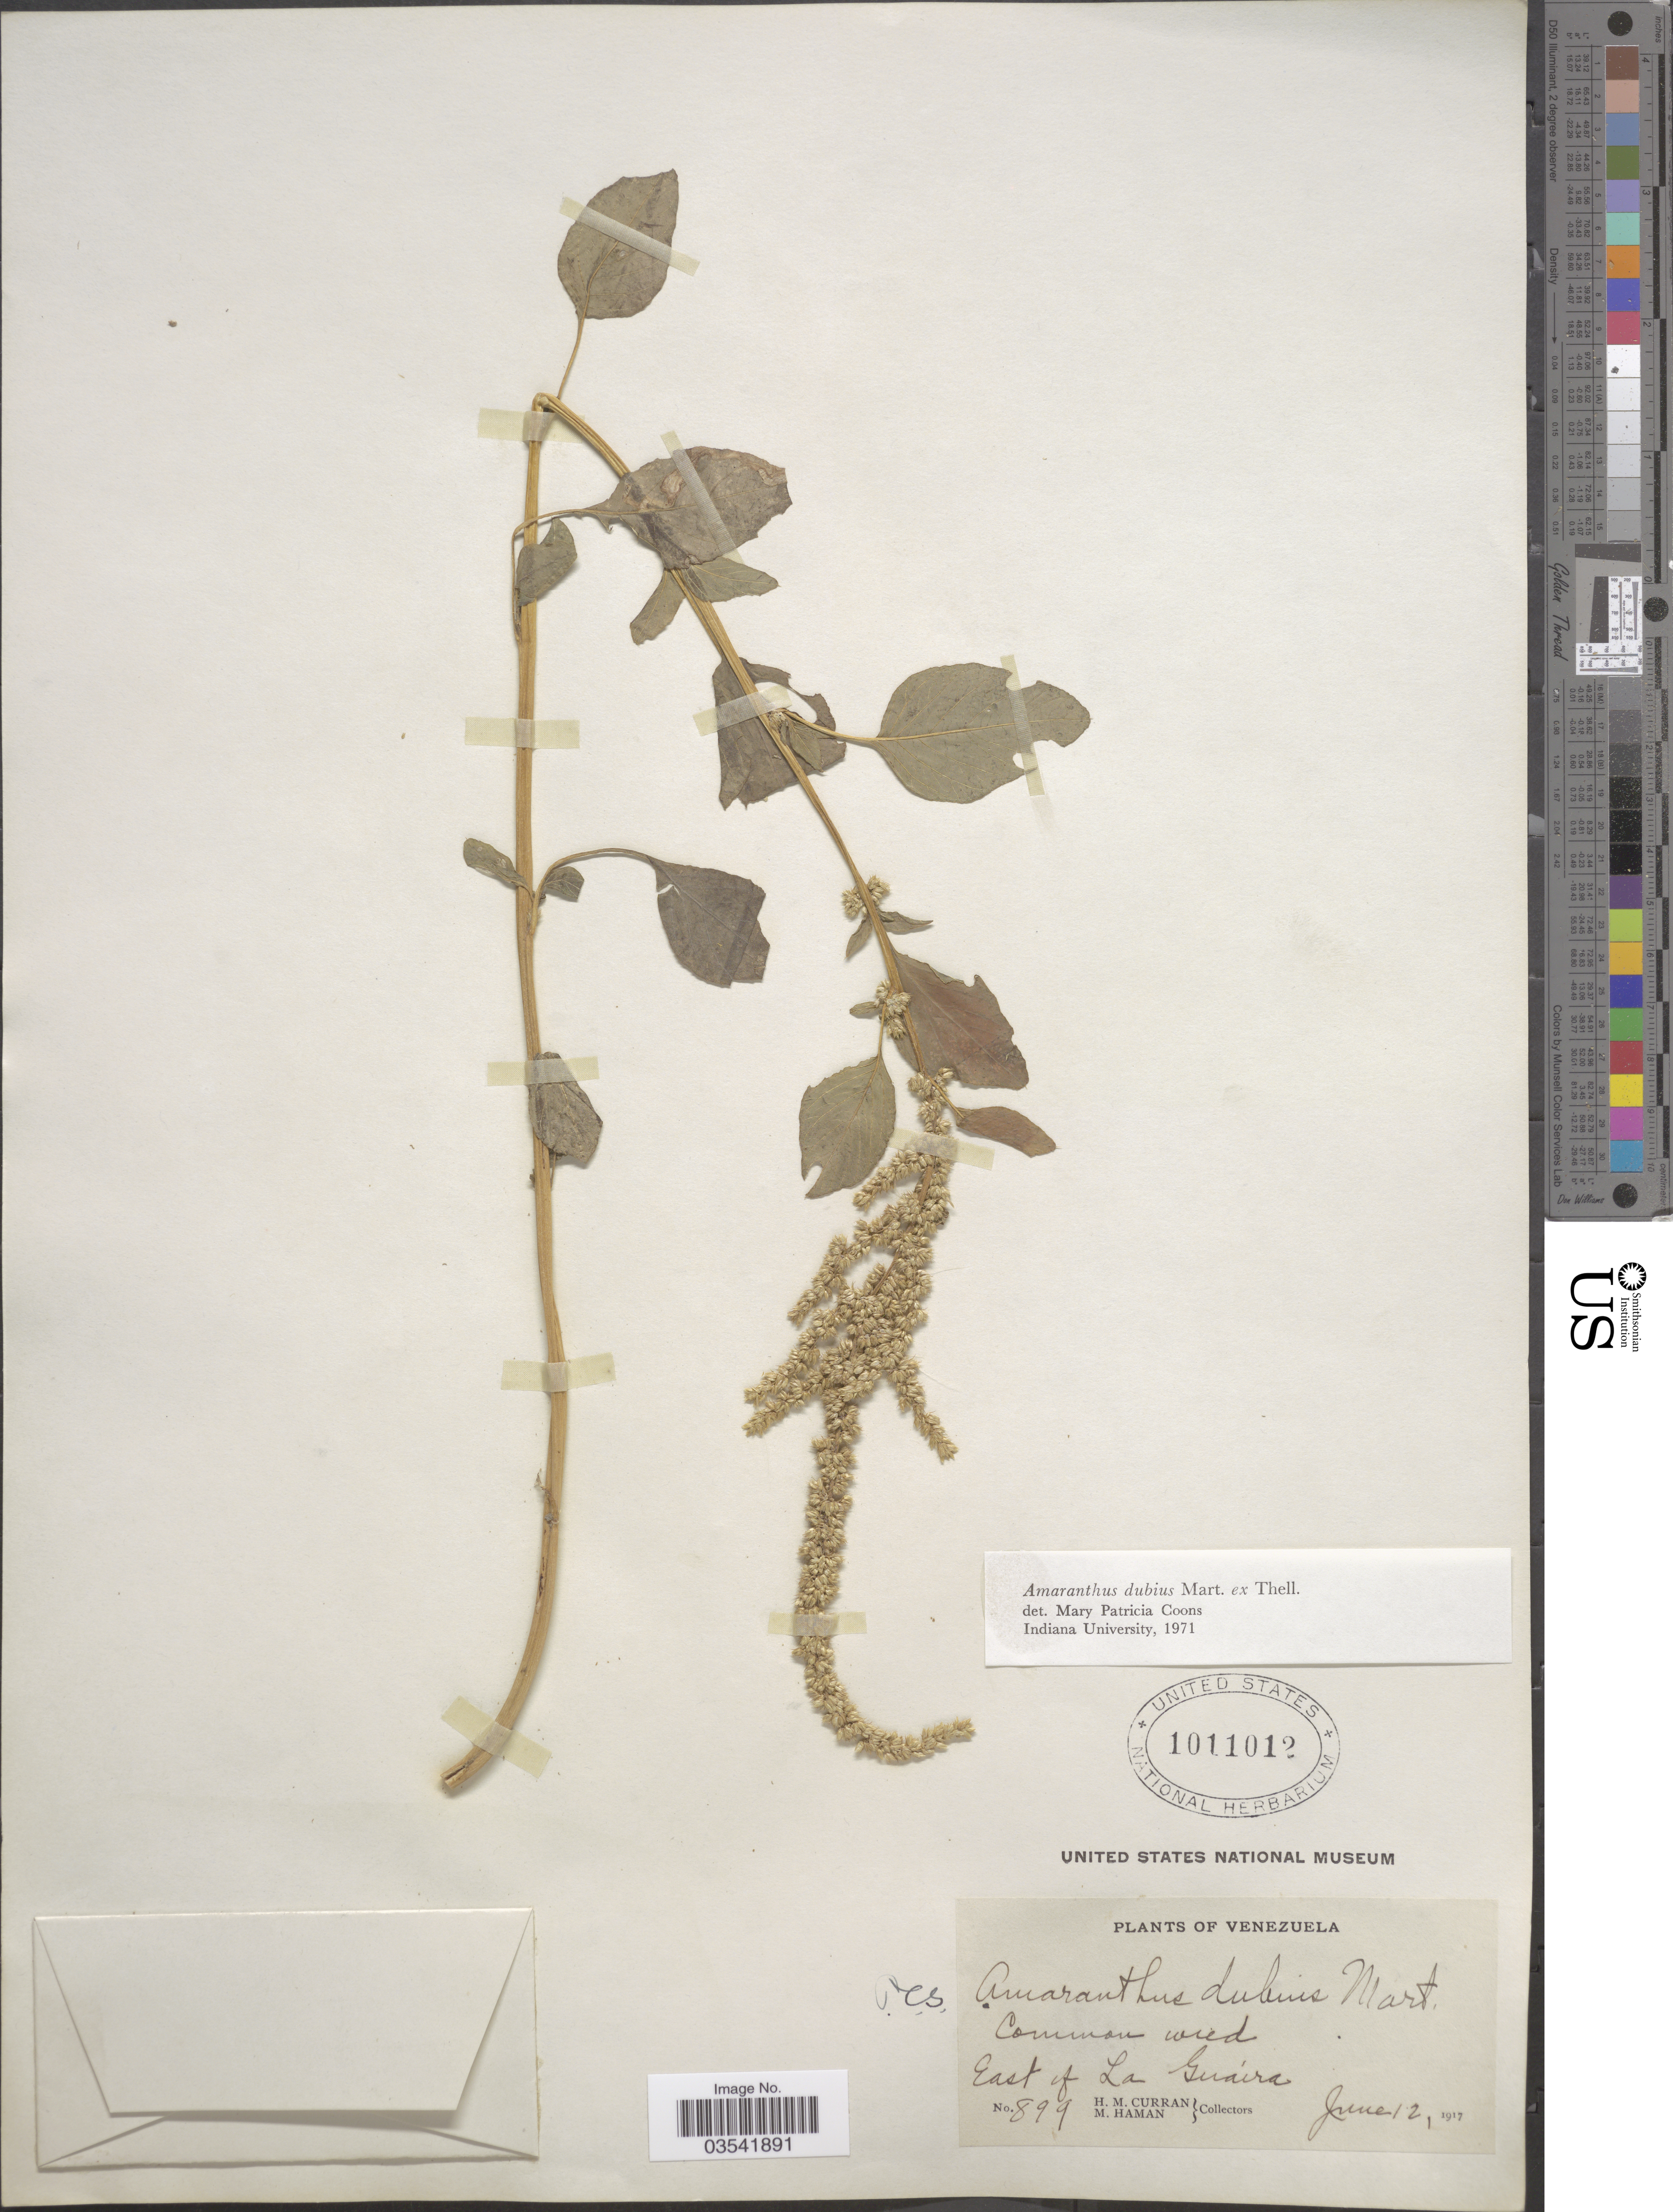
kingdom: Plantae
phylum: Tracheophyta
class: Magnoliopsida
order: Caryophyllales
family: Amaranthaceae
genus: Amaranthus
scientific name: Amaranthus dubius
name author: Mart. ex Thell.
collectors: H. M. Curran & M. Haman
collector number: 899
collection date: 1917-06-12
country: Venezuela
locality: East of La Guaira.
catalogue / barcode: US 1011012